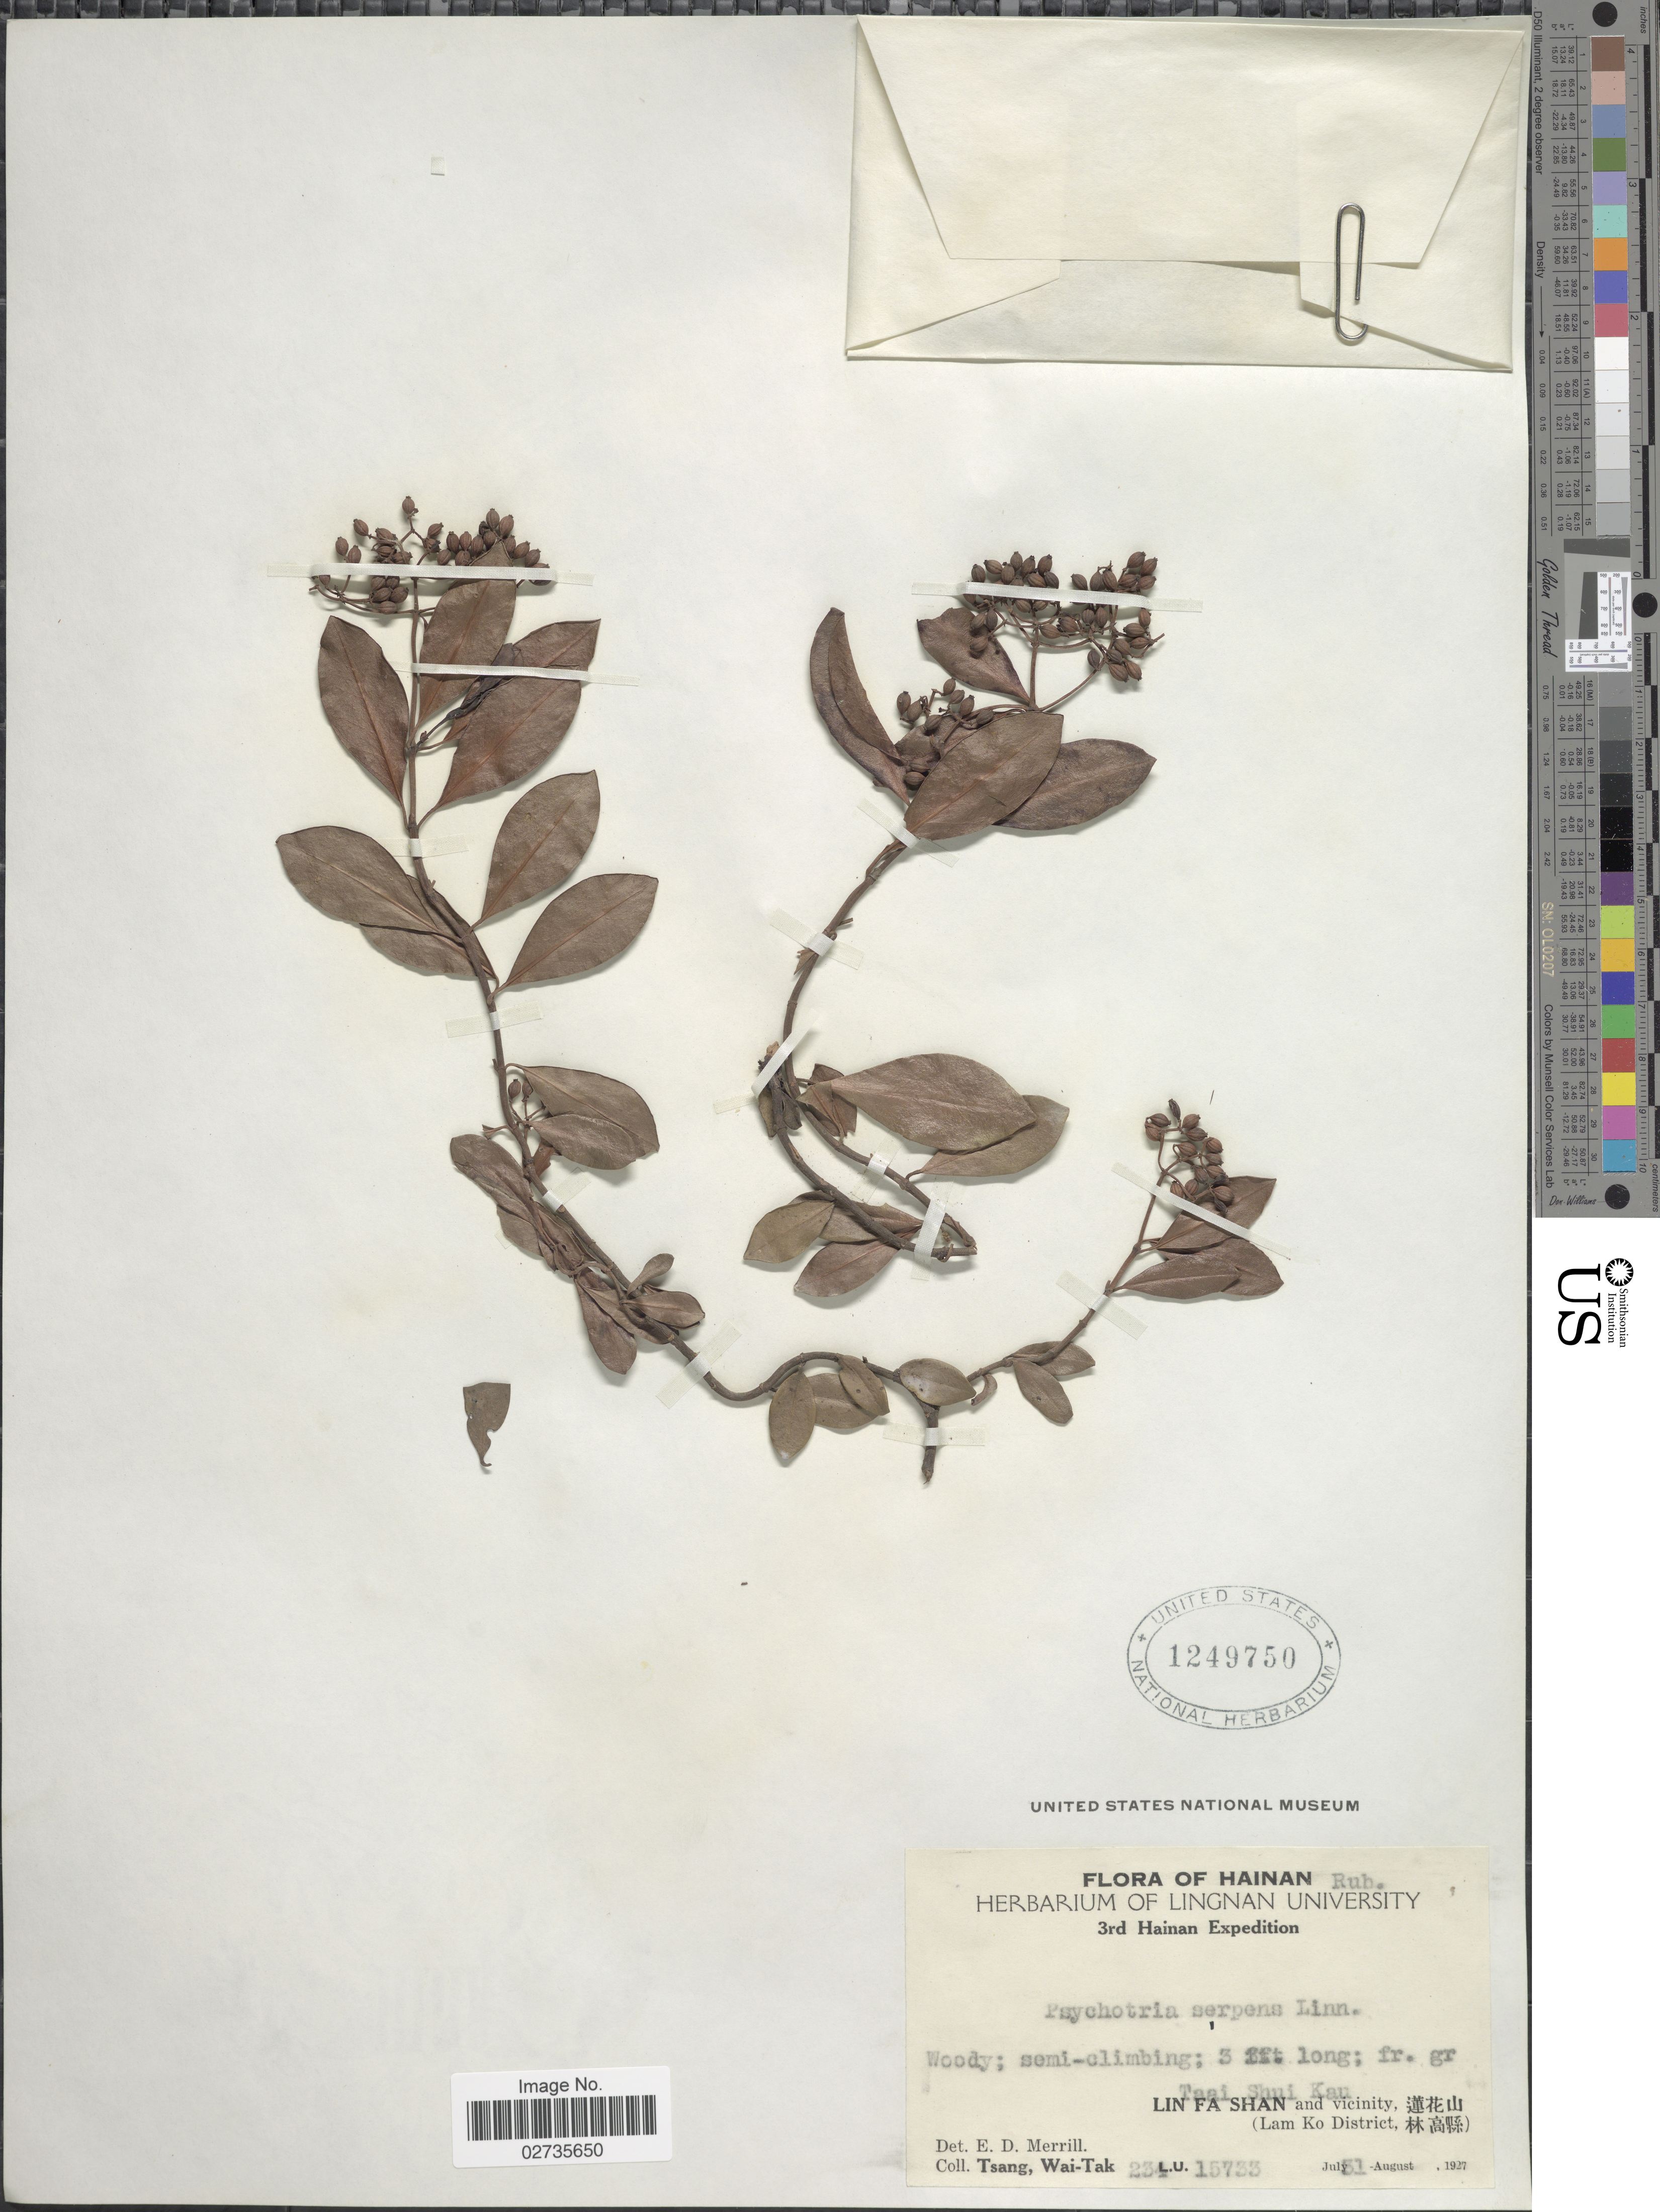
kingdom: Plantae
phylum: Tracheophyta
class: Magnoliopsida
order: Gentianales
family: Rubiaceae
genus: Psychotria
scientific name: Psychotria serpens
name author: L.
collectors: W. T. Tsang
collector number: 234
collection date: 1927-07-31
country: China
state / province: Hainan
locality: Taai Shui Kau, Lin Fa Shan and vicinity, (Lam Ko Disrtrict)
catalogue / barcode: US 1249750